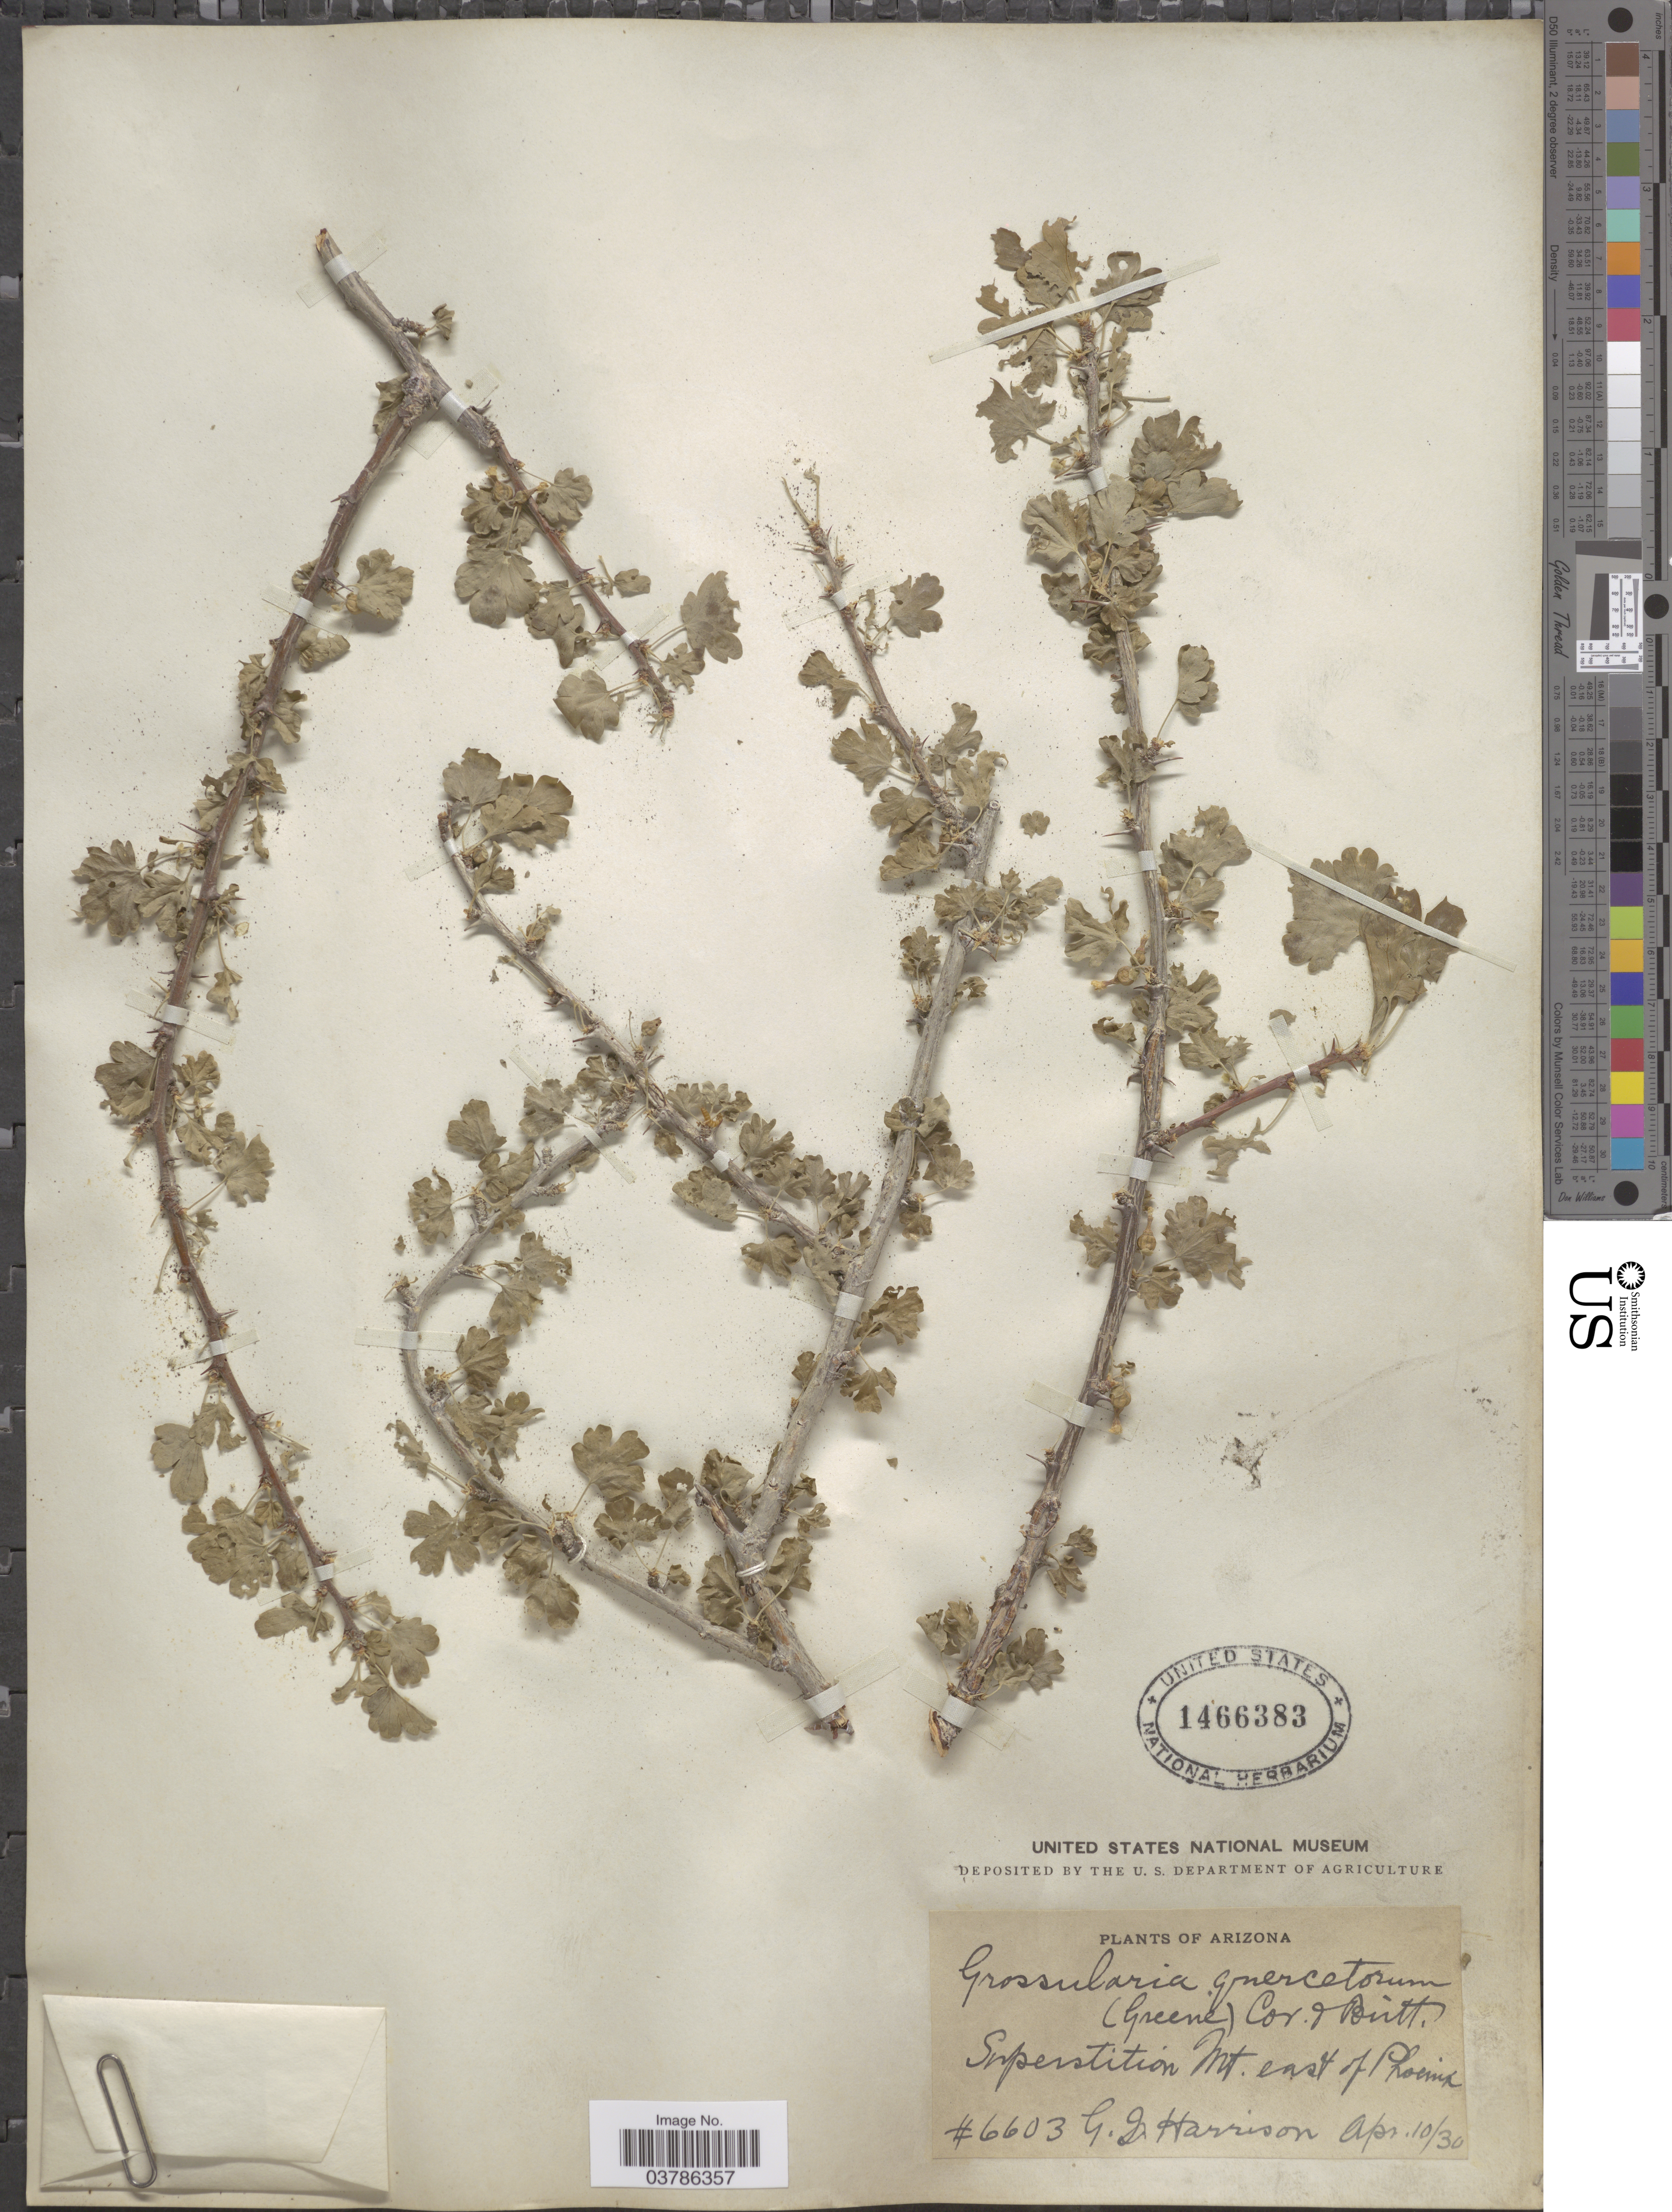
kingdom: Plantae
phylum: Tracheophyta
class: Magnoliopsida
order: Saxifragales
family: Grossulariaceae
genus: Ribes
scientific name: Ribes quercetorum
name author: Greene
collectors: G. J. Harrison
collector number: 6603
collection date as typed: Transcribed d/m/y: 10/4/30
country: United States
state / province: Arizona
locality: Superstition Mt. east of Phoenix.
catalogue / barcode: US 1466383